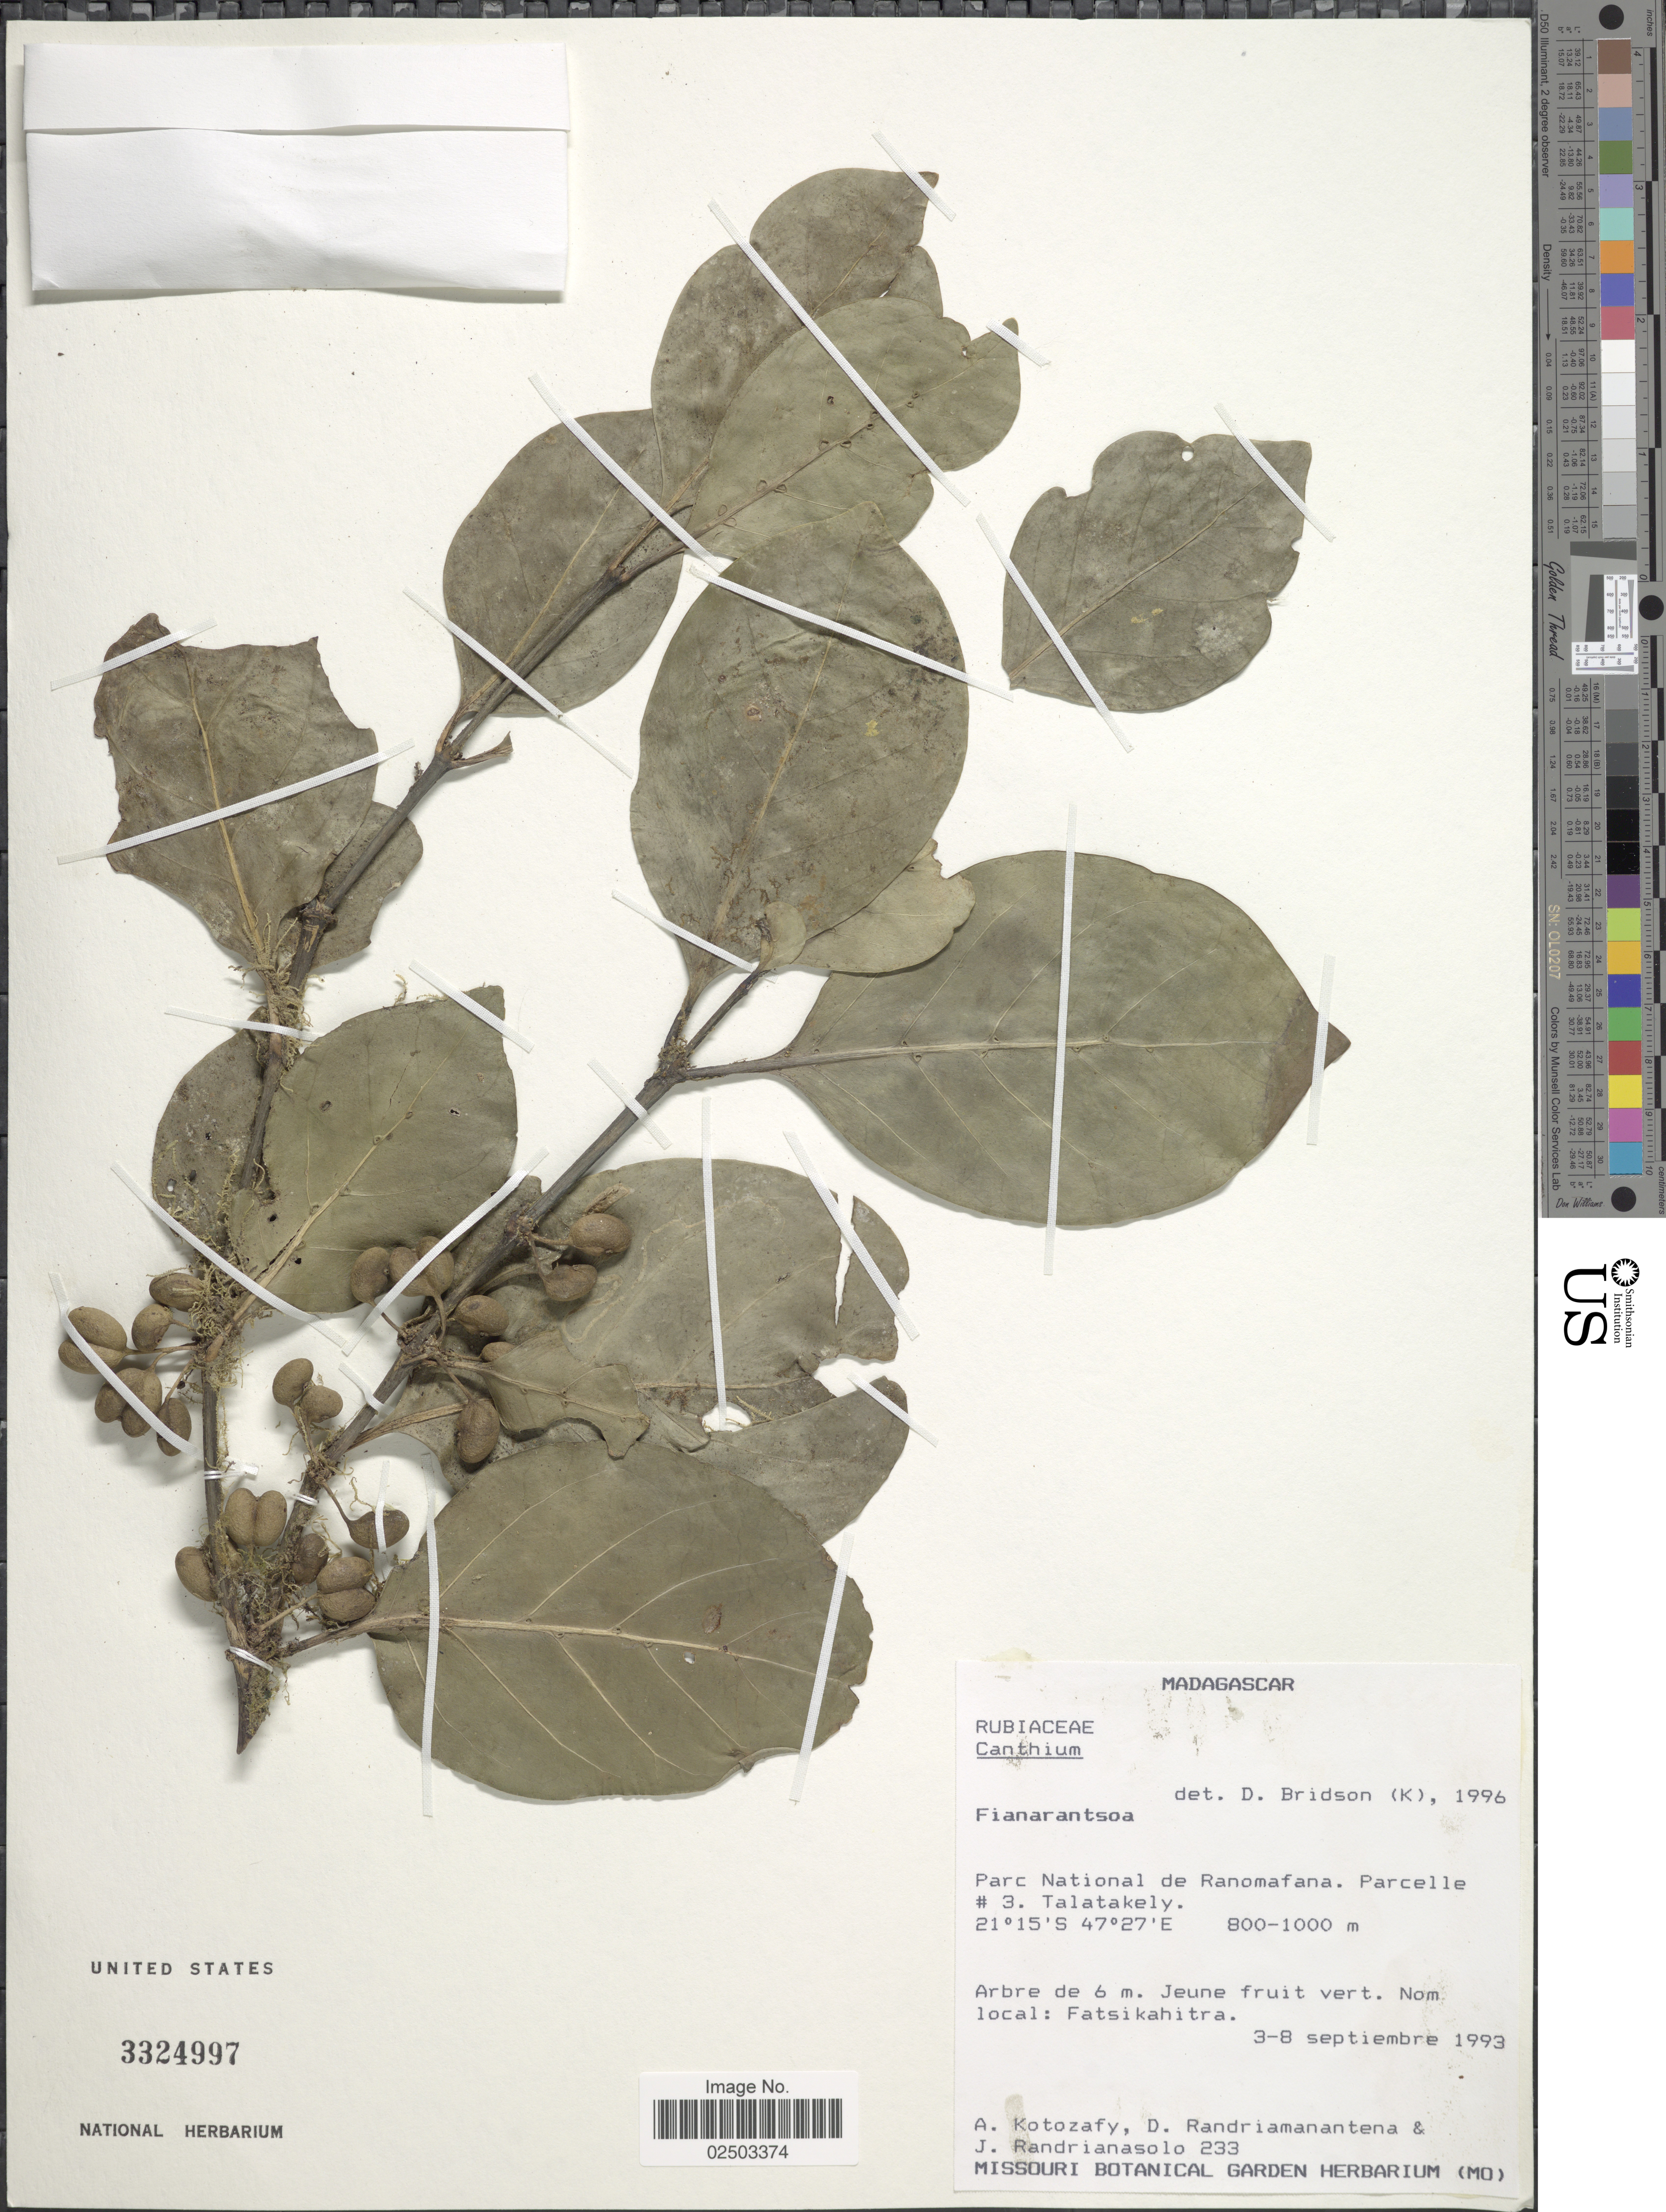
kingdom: Plantae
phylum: Tracheophyta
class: Magnoliopsida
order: Gentianales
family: Rubiaceae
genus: Bridsonia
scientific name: Bridsonia chamaedendrum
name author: (Kuntze) Verstraete & A.E. van Wyk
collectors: A. Kotozafy, D. Randriamantena & J. Randrianasolo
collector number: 233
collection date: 1993-09-03/1993-09-08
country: Madagascar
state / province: Vatovavy Fitovinany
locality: Parc National de Ranomafana, Parcelle #3, Talatakely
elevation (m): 800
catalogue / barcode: US 3324997